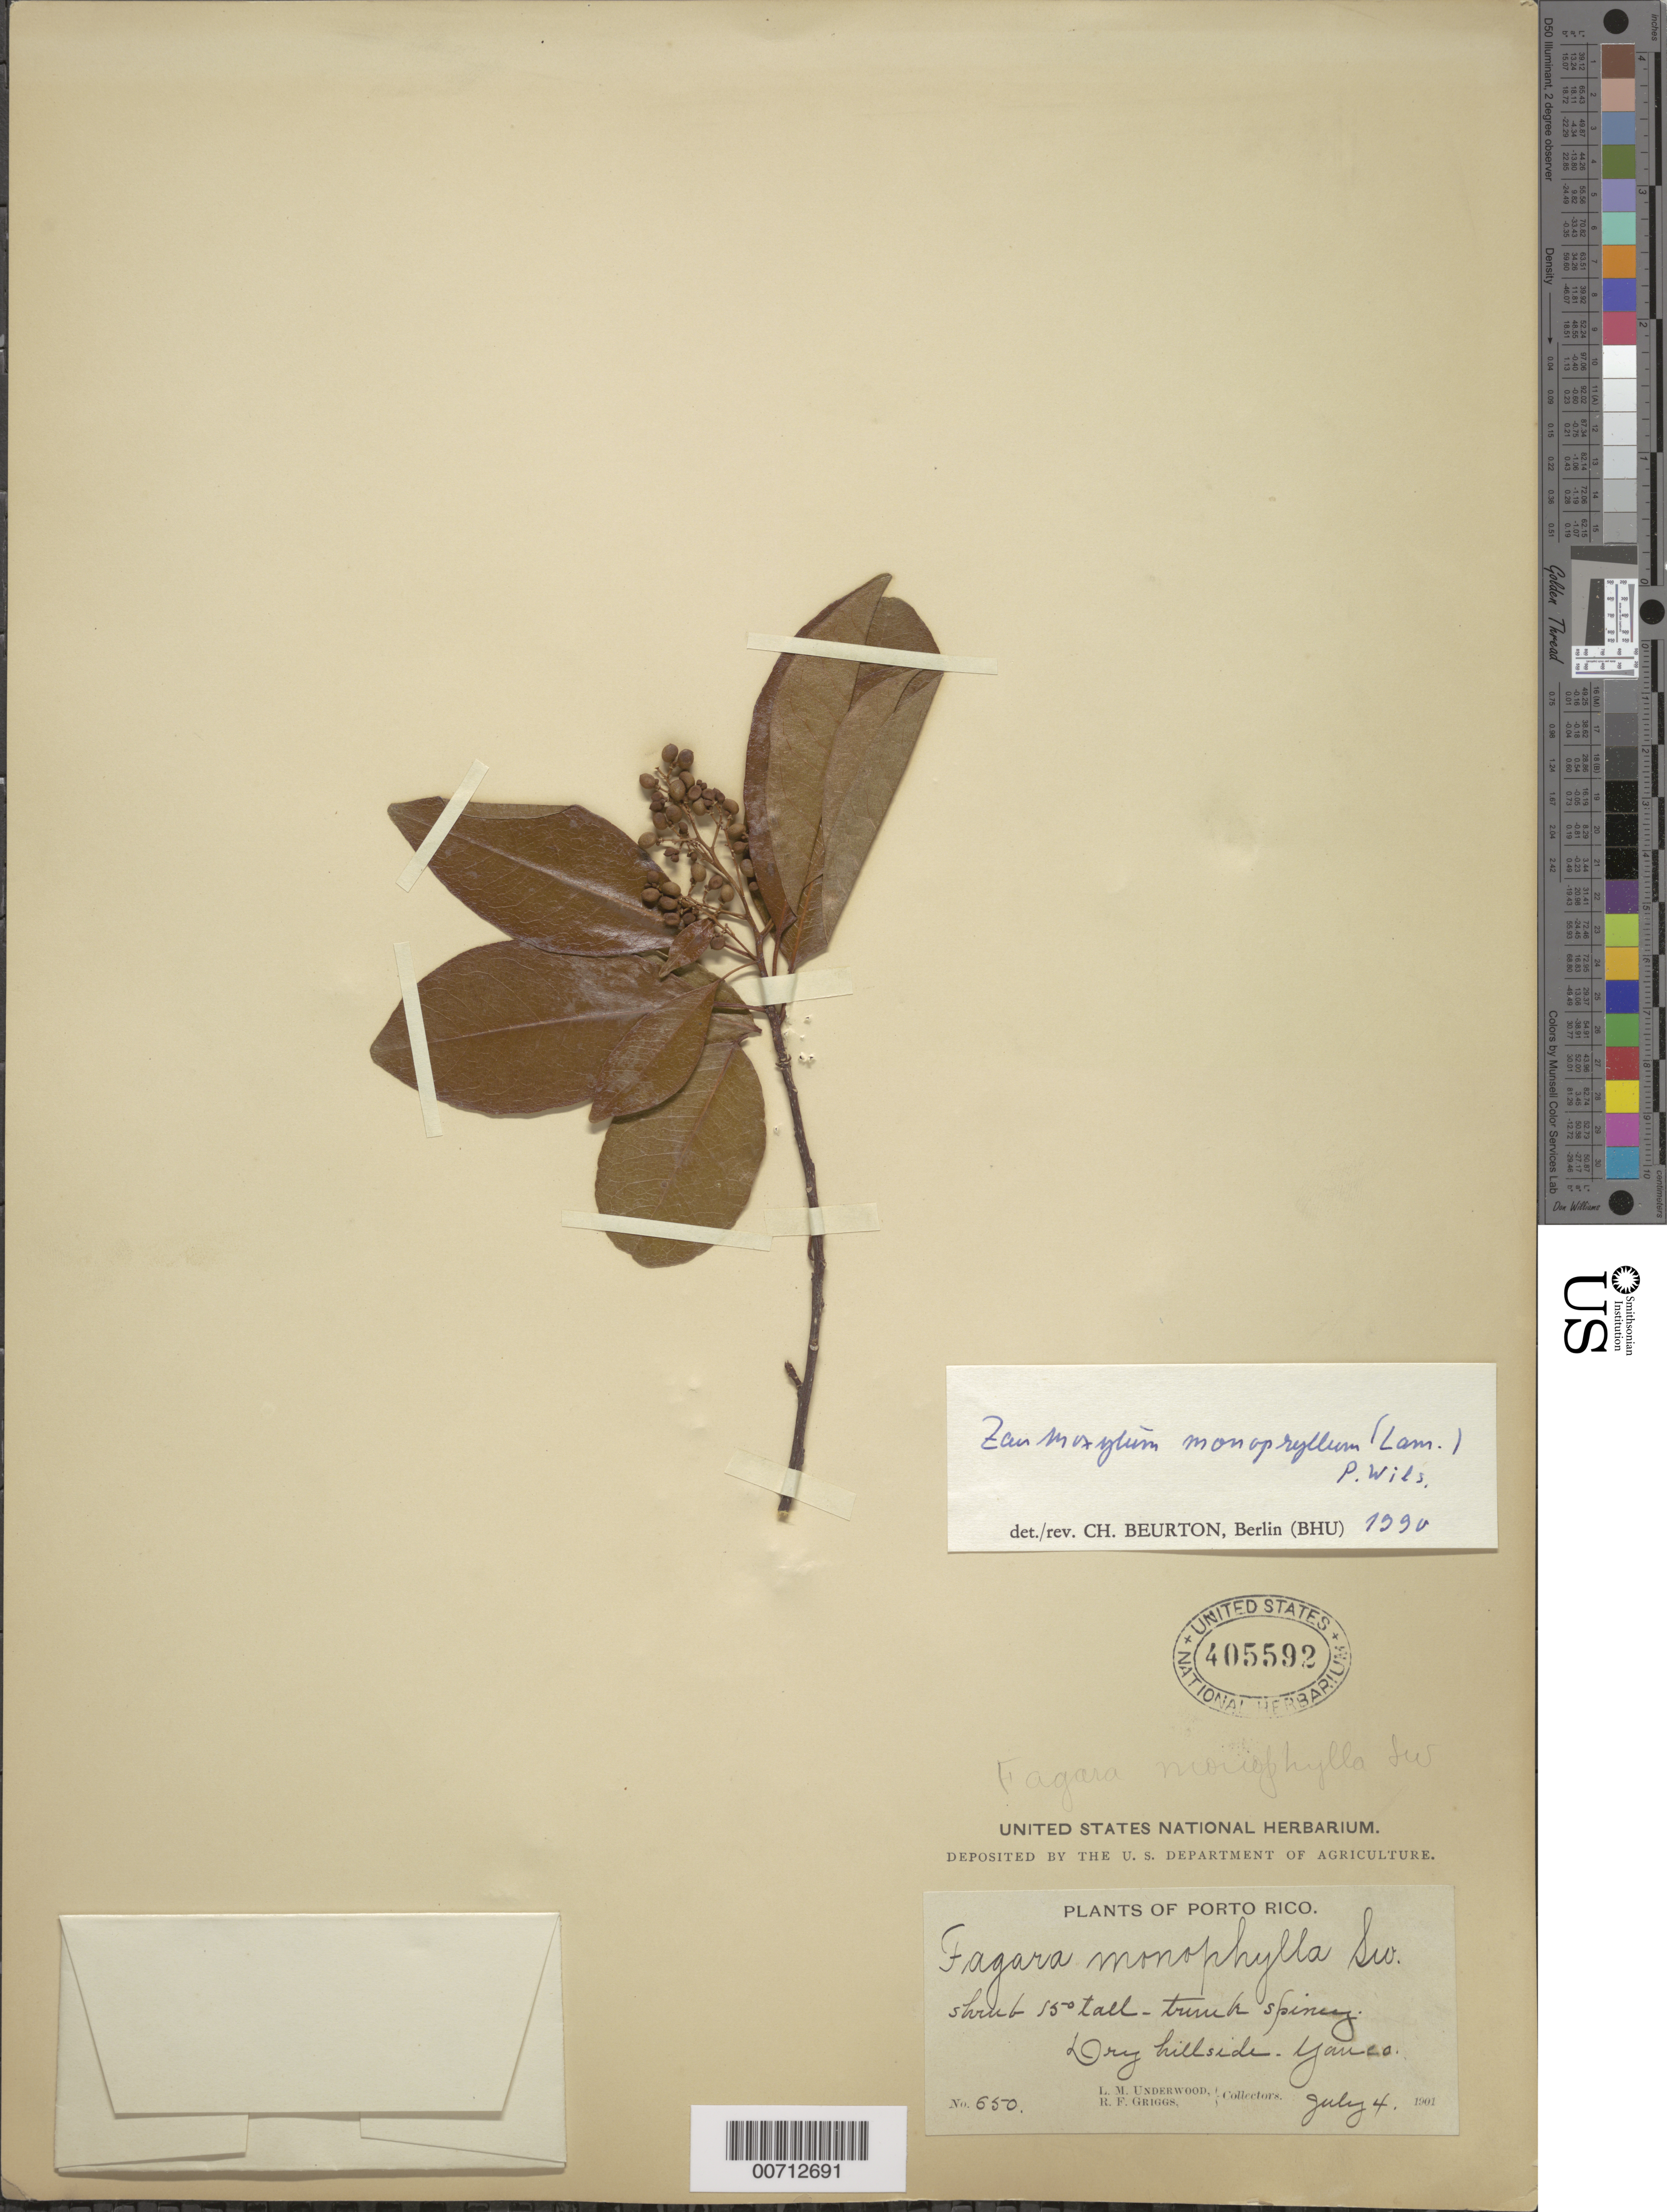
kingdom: Plantae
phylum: Tracheophyta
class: Magnoliopsida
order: Sapindales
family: Rutaceae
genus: Zanthoxylum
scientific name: Zanthoxylum monophyllum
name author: (Lam.) P. Wilson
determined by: Beurton, CH., (BHU), Museum fur Naturkunde der Humboldt Universitat zu Berlin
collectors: L. M. Underwood & R. F. Griggs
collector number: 650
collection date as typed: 04 Jul 1901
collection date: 1901-07-04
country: Puerto Rico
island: Greater Antilles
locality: Yauco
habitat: Dry hillside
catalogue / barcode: US 405592